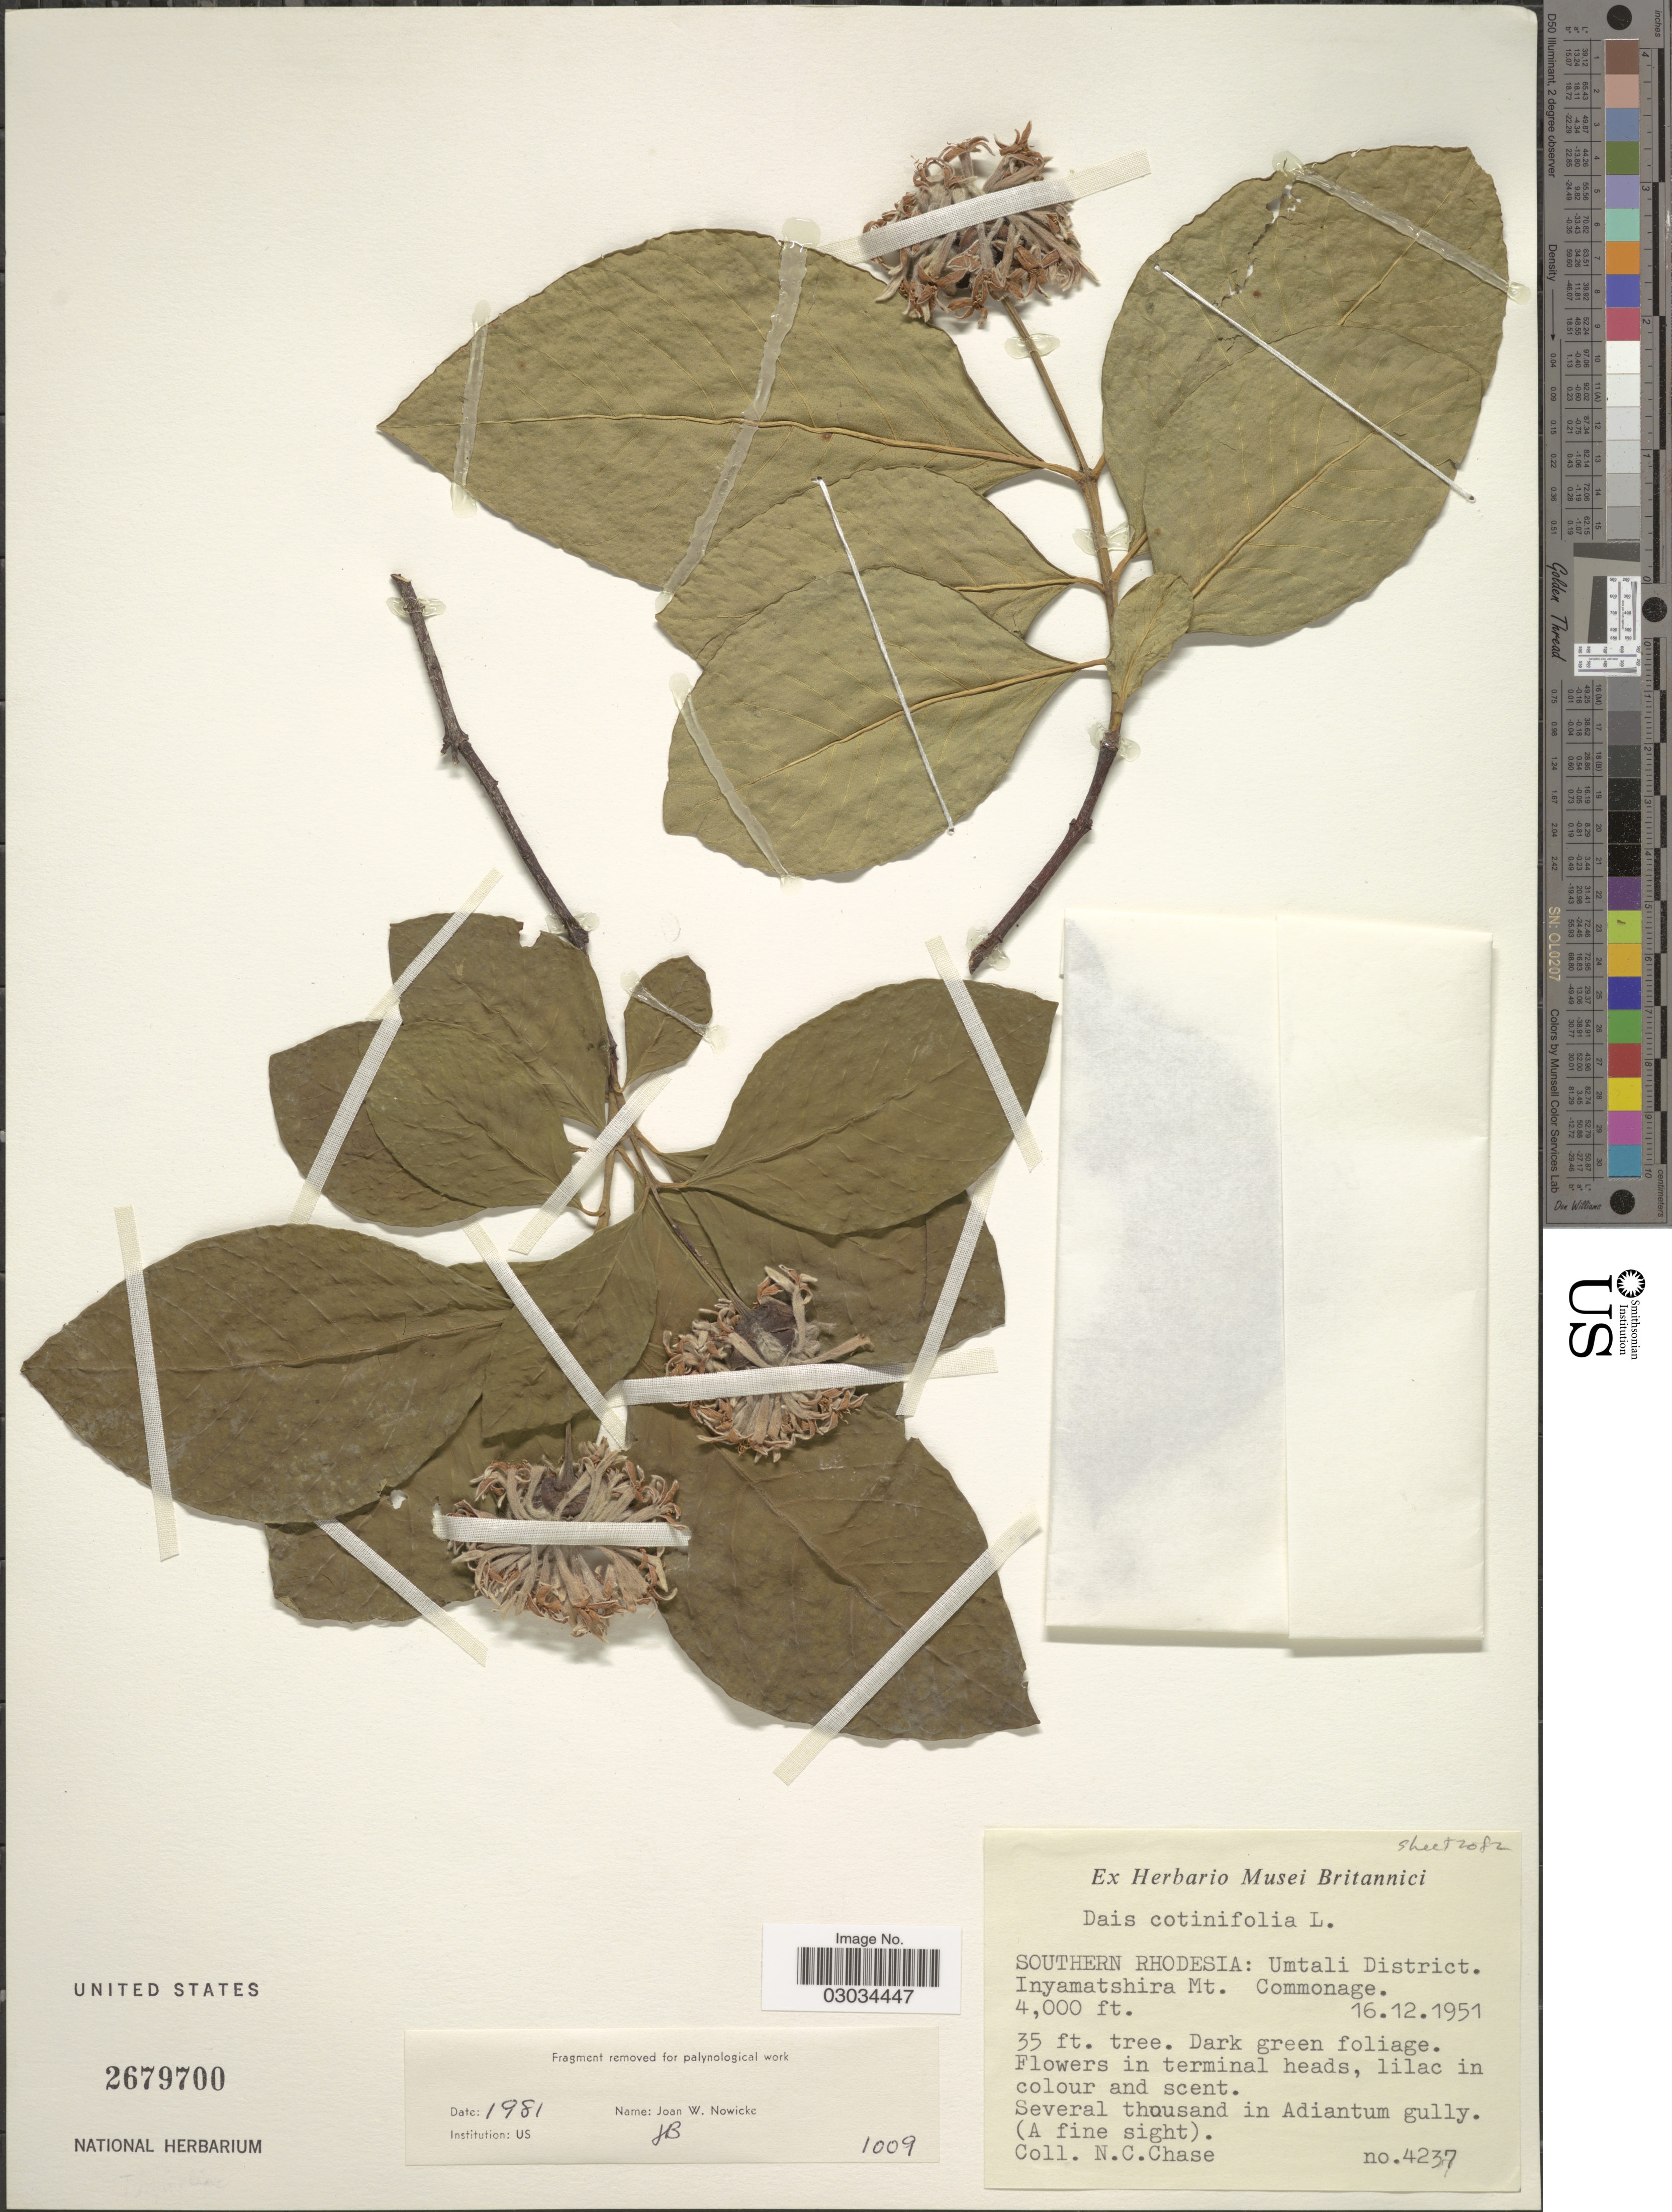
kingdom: Plantae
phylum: Tracheophyta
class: Magnoliopsida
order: Malvales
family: Thymelaeaceae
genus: Dais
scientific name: Dais cotinifolia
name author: L.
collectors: N. C. Chase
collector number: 4237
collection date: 1951-12-16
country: Zimbabwe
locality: Southern Rhodesia: Umtali District. Inyamatshira Mt.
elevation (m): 1219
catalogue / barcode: US 2679700